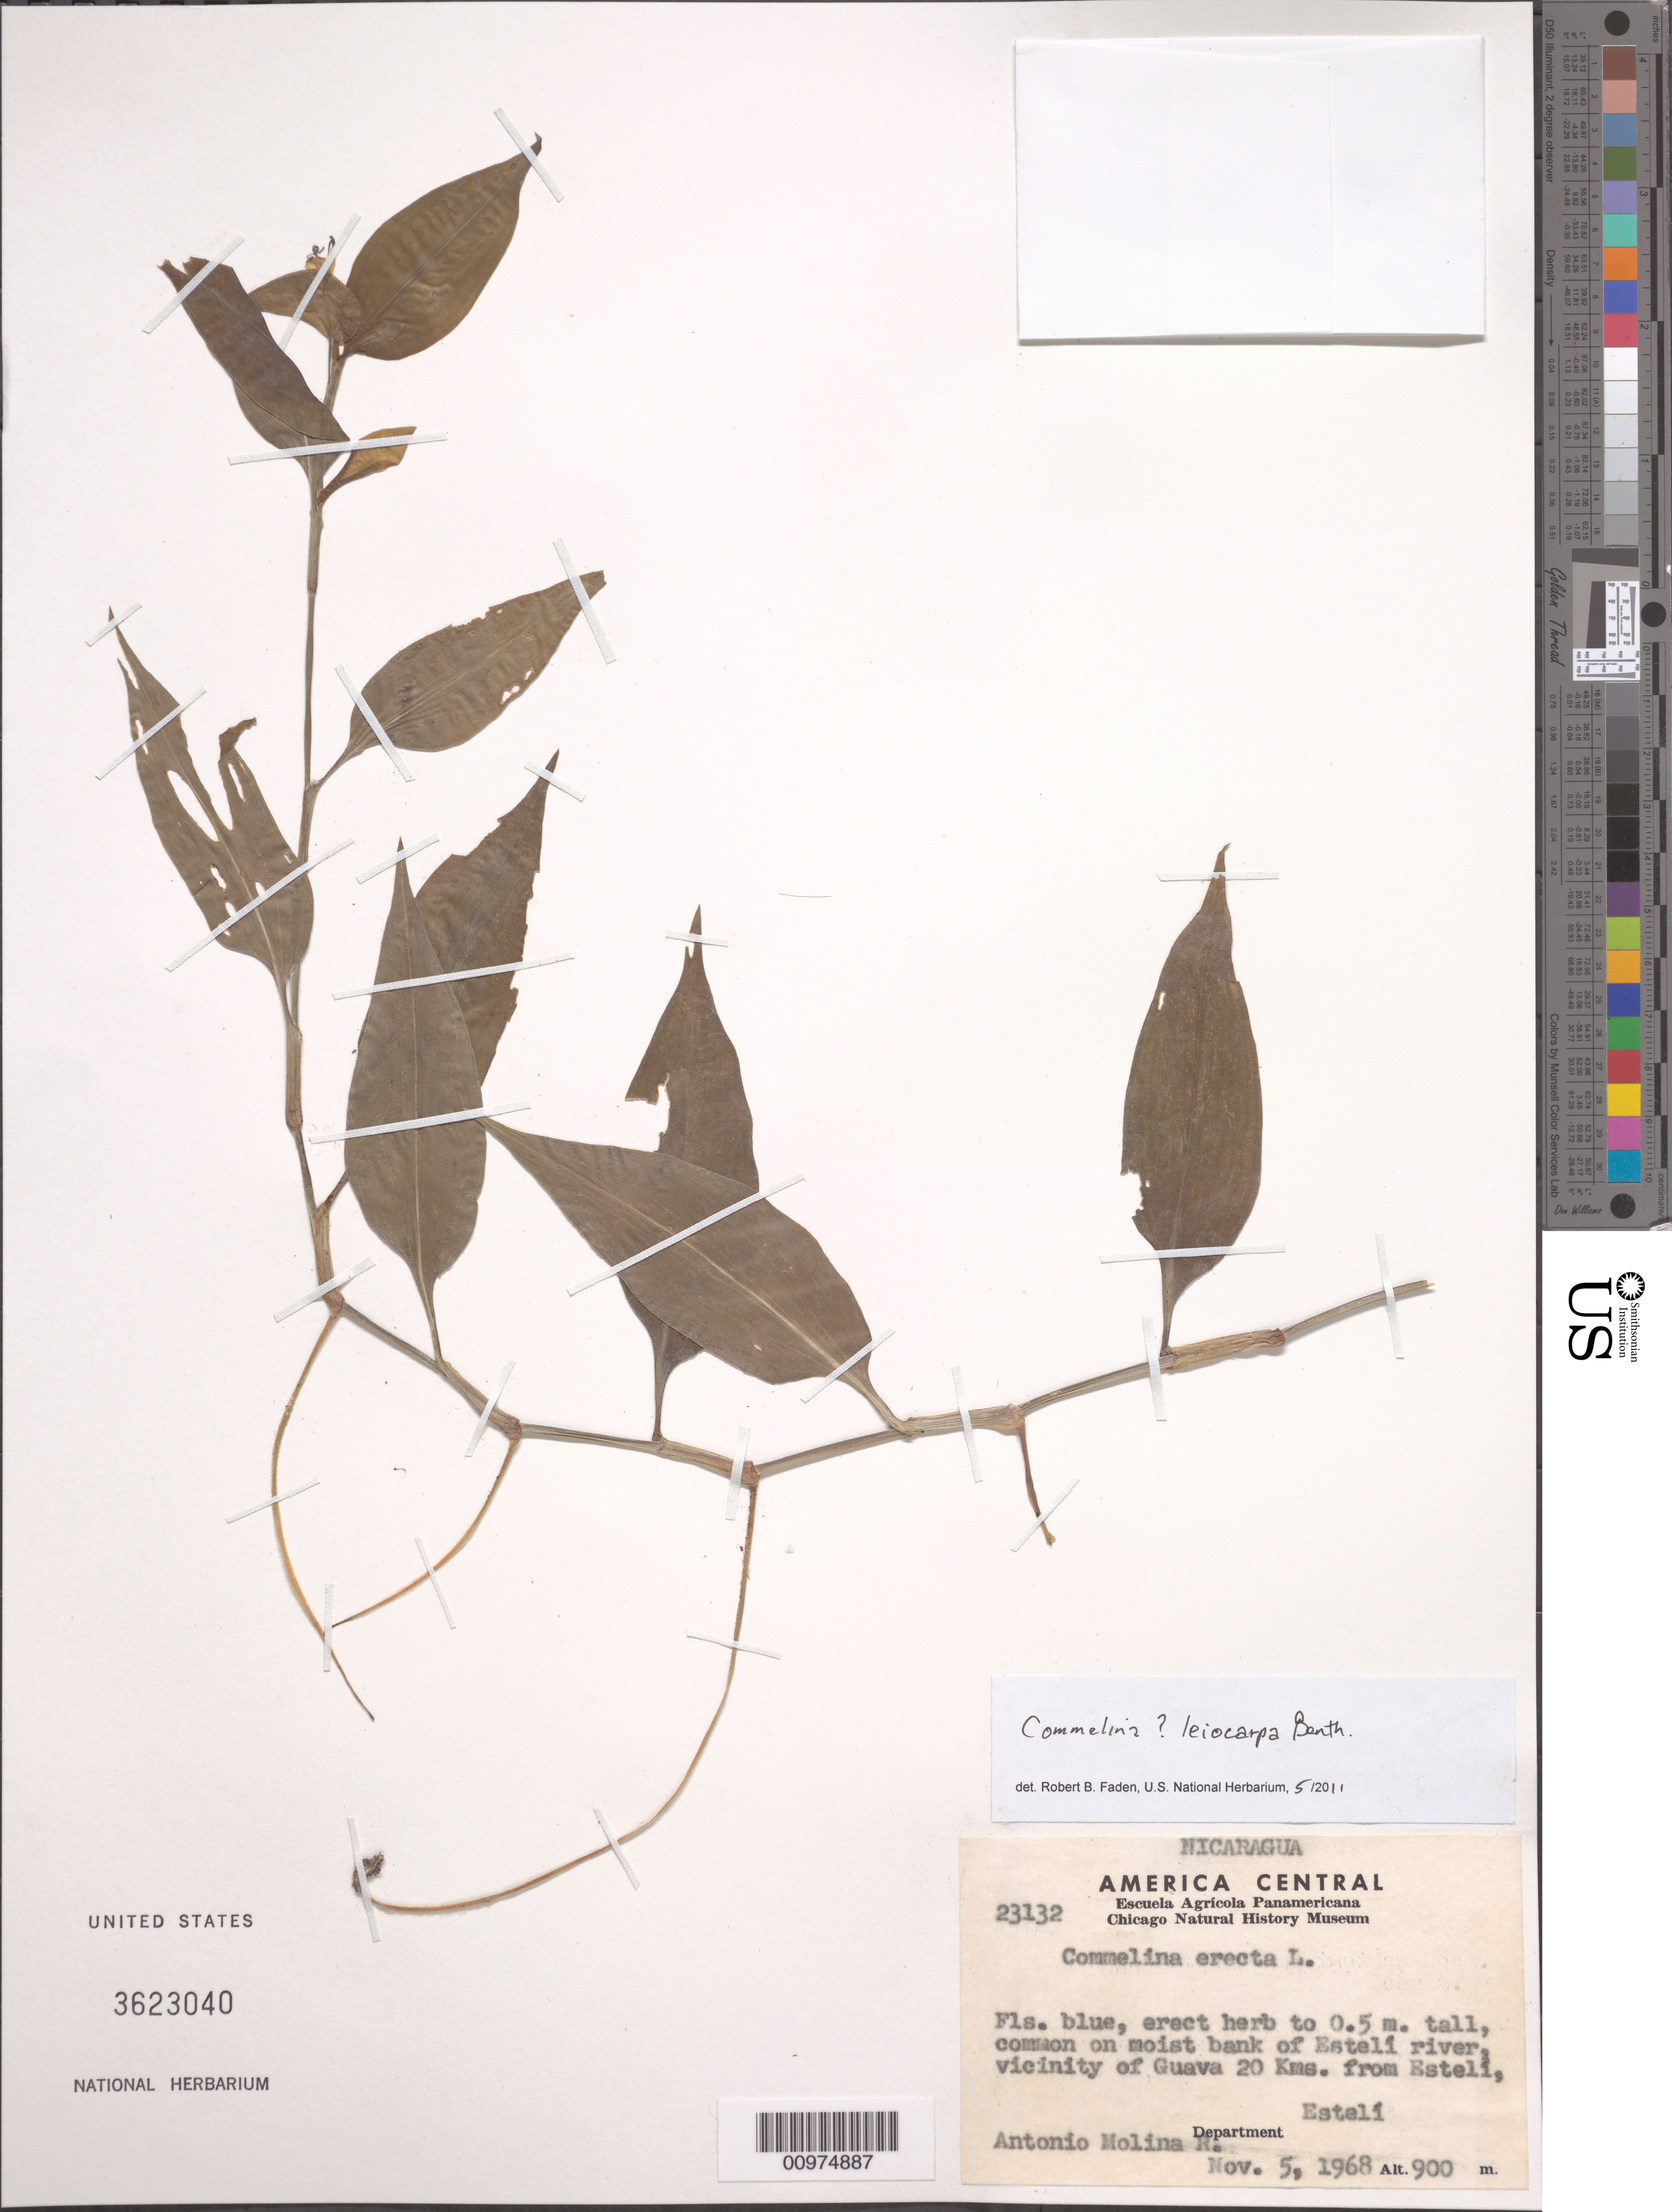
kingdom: Plantae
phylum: Tracheophyta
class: Liliopsida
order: Commelinales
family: Commelinaceae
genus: Commelina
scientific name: Commelina leiocarpa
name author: Benth.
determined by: Faden, Robert B., (US), Smithsonian Institution - National Museum of Natural History (UNITED STATES)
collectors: A. Molina R.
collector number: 23132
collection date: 1968-11-05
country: Nicaragua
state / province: Estelí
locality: vicinity of Guava 20 kms. from Estalí.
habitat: common on moist bank of Estali river,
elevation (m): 900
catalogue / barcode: US 3623040